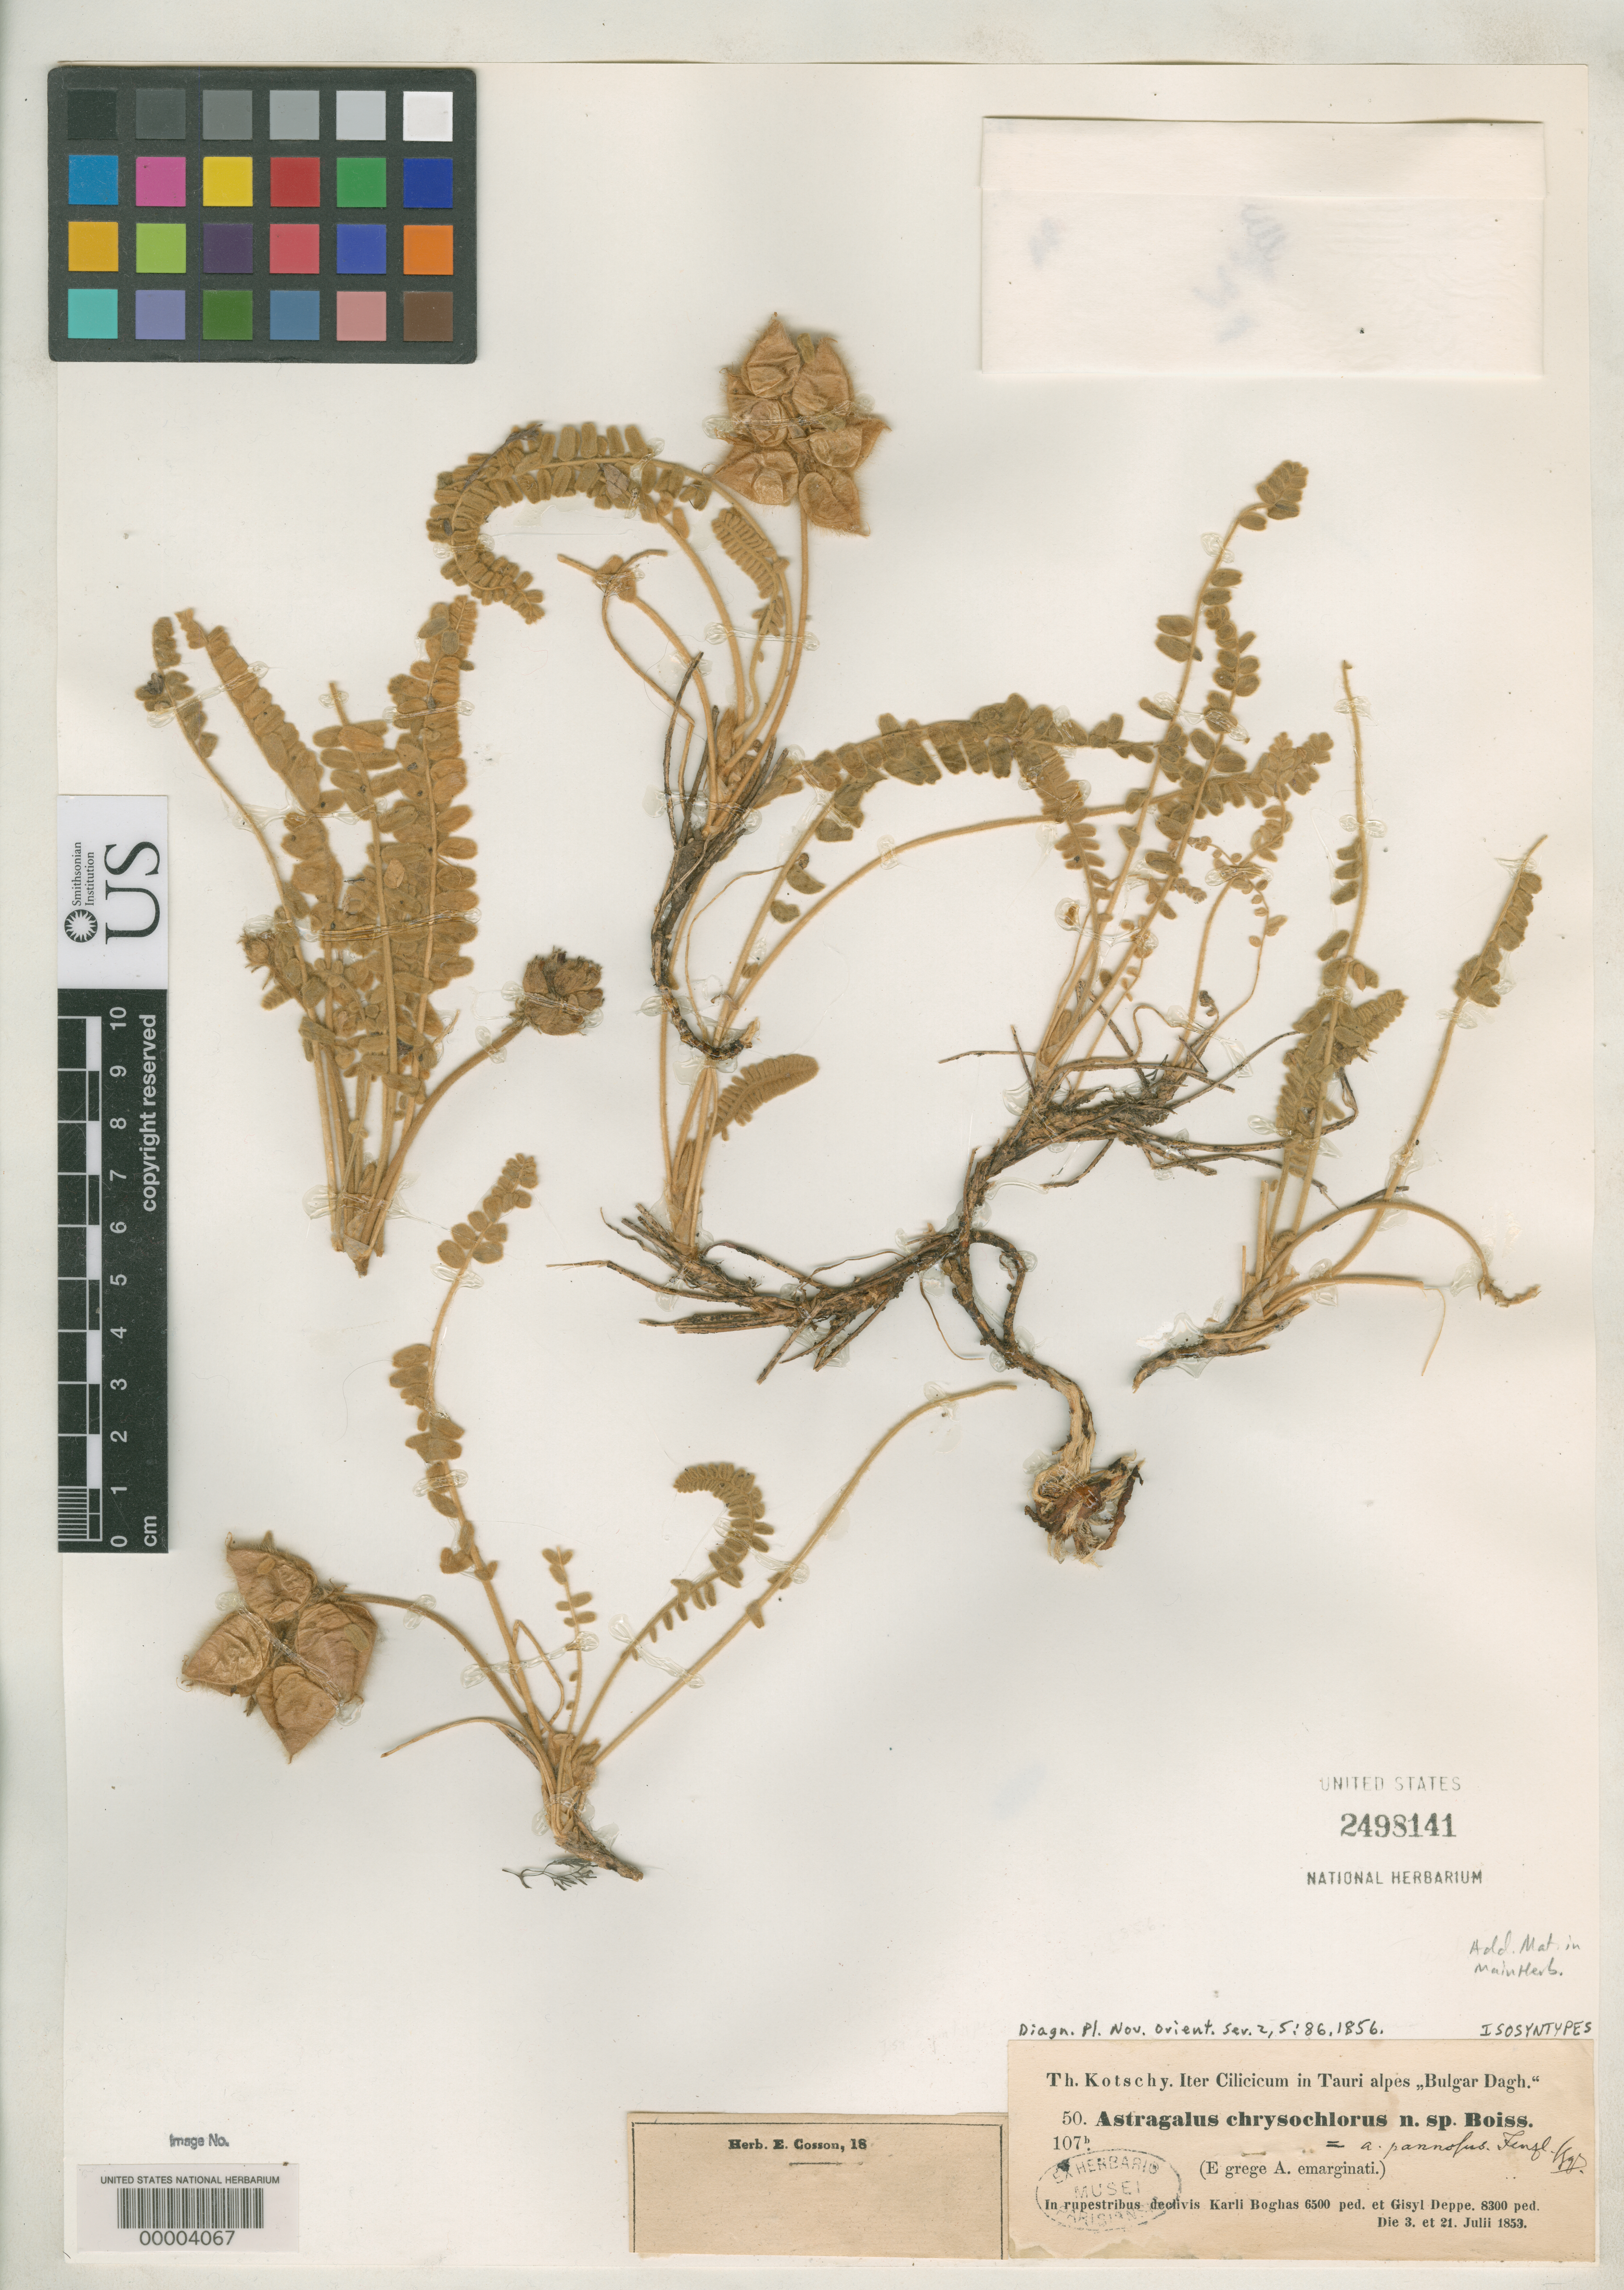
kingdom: Plantae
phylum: Tracheophyta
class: Magnoliopsida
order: Fabales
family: Fabaceae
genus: Astragalus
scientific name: Astragalus chrysochlorus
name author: Boiss. & Kotschy in Boiss.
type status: Isosyntype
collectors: K. G. Kotschy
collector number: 50 & 107b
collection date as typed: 03 Jul 1853 and 23 Jul 1853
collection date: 1853-07-03,1853-07-23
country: Turkey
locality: Iter Cilicicum in Tauri alpes "Bulgar Dagh". In rupestribus declivis Karli Boghas 6500 ped. et Gisyl Deppe 8300 ped.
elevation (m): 1981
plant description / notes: Sheet mounted with 2 different collections (=syntypes) according to label.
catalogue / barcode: US 2498141